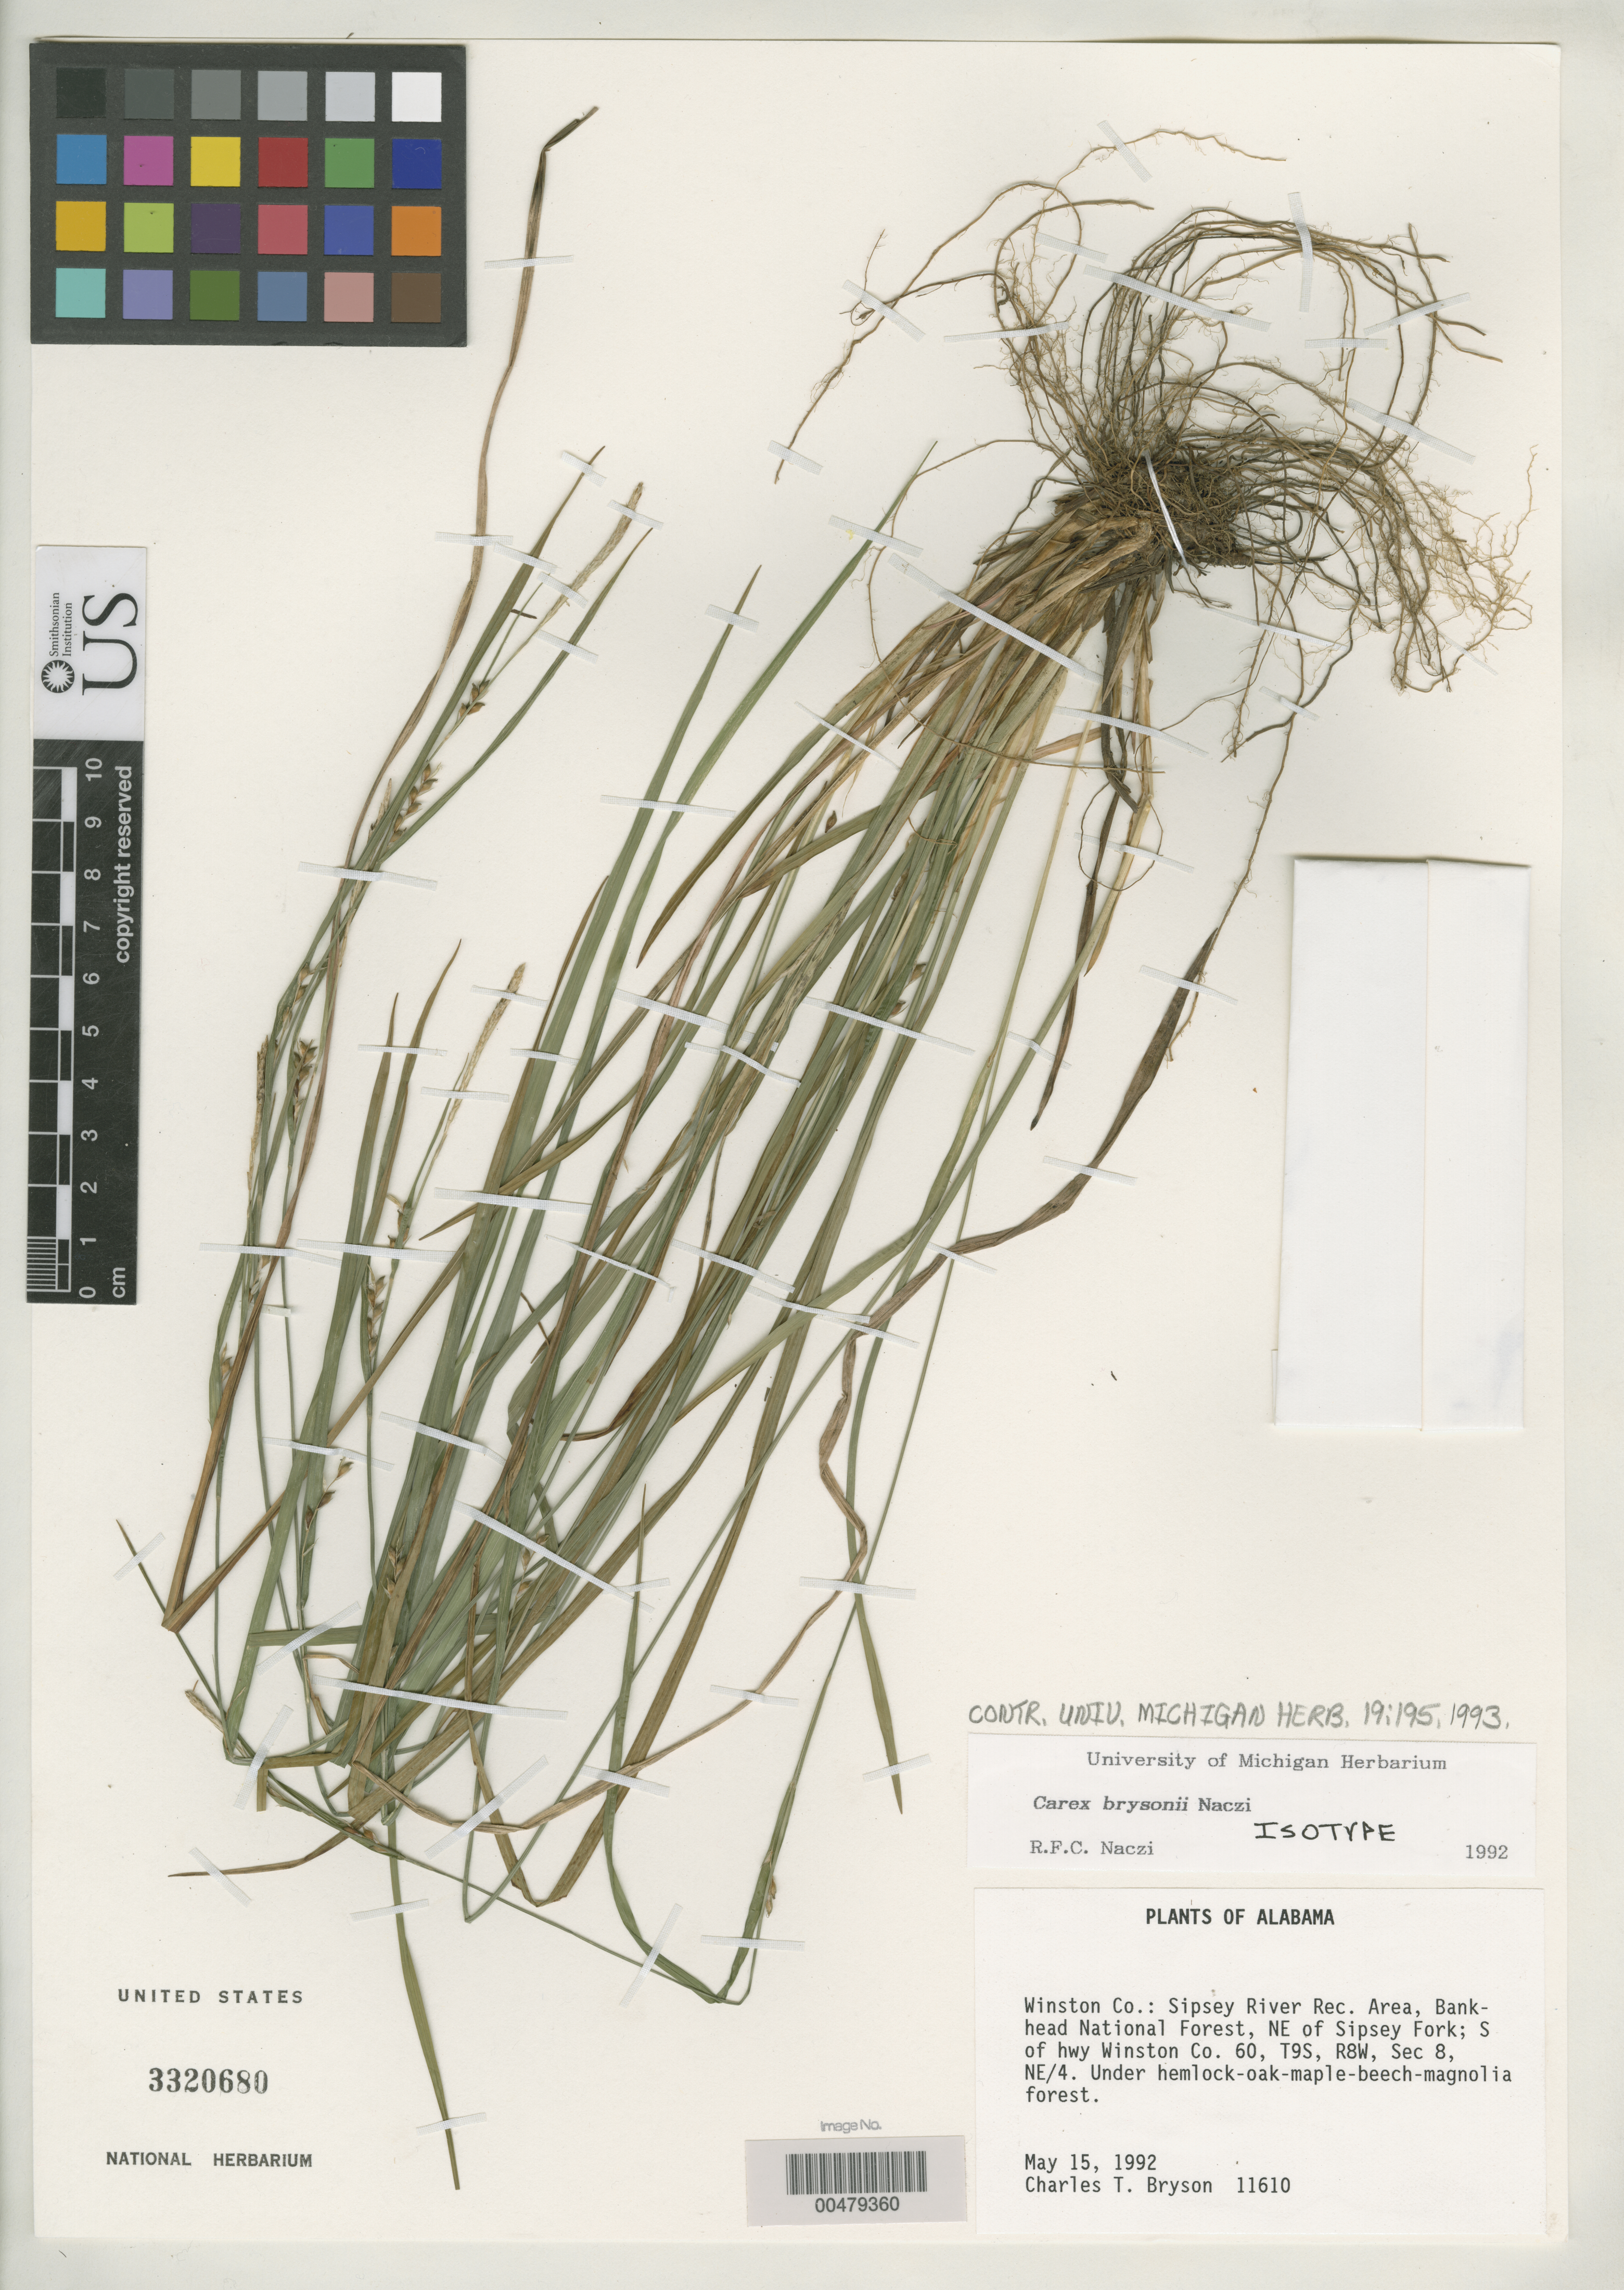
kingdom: Plantae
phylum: Tracheophyta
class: Liliopsida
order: Poales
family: Cyperaceae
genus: Carex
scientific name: Carex brysonii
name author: Naczi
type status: Isotype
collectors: C. Bryson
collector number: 11610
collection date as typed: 15 May 1992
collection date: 1992-05-15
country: United States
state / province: Alabama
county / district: Winston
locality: Sipsey River Rec. Area, Bankhead National Forest, NE of Sipsey Fork.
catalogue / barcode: US 3320680